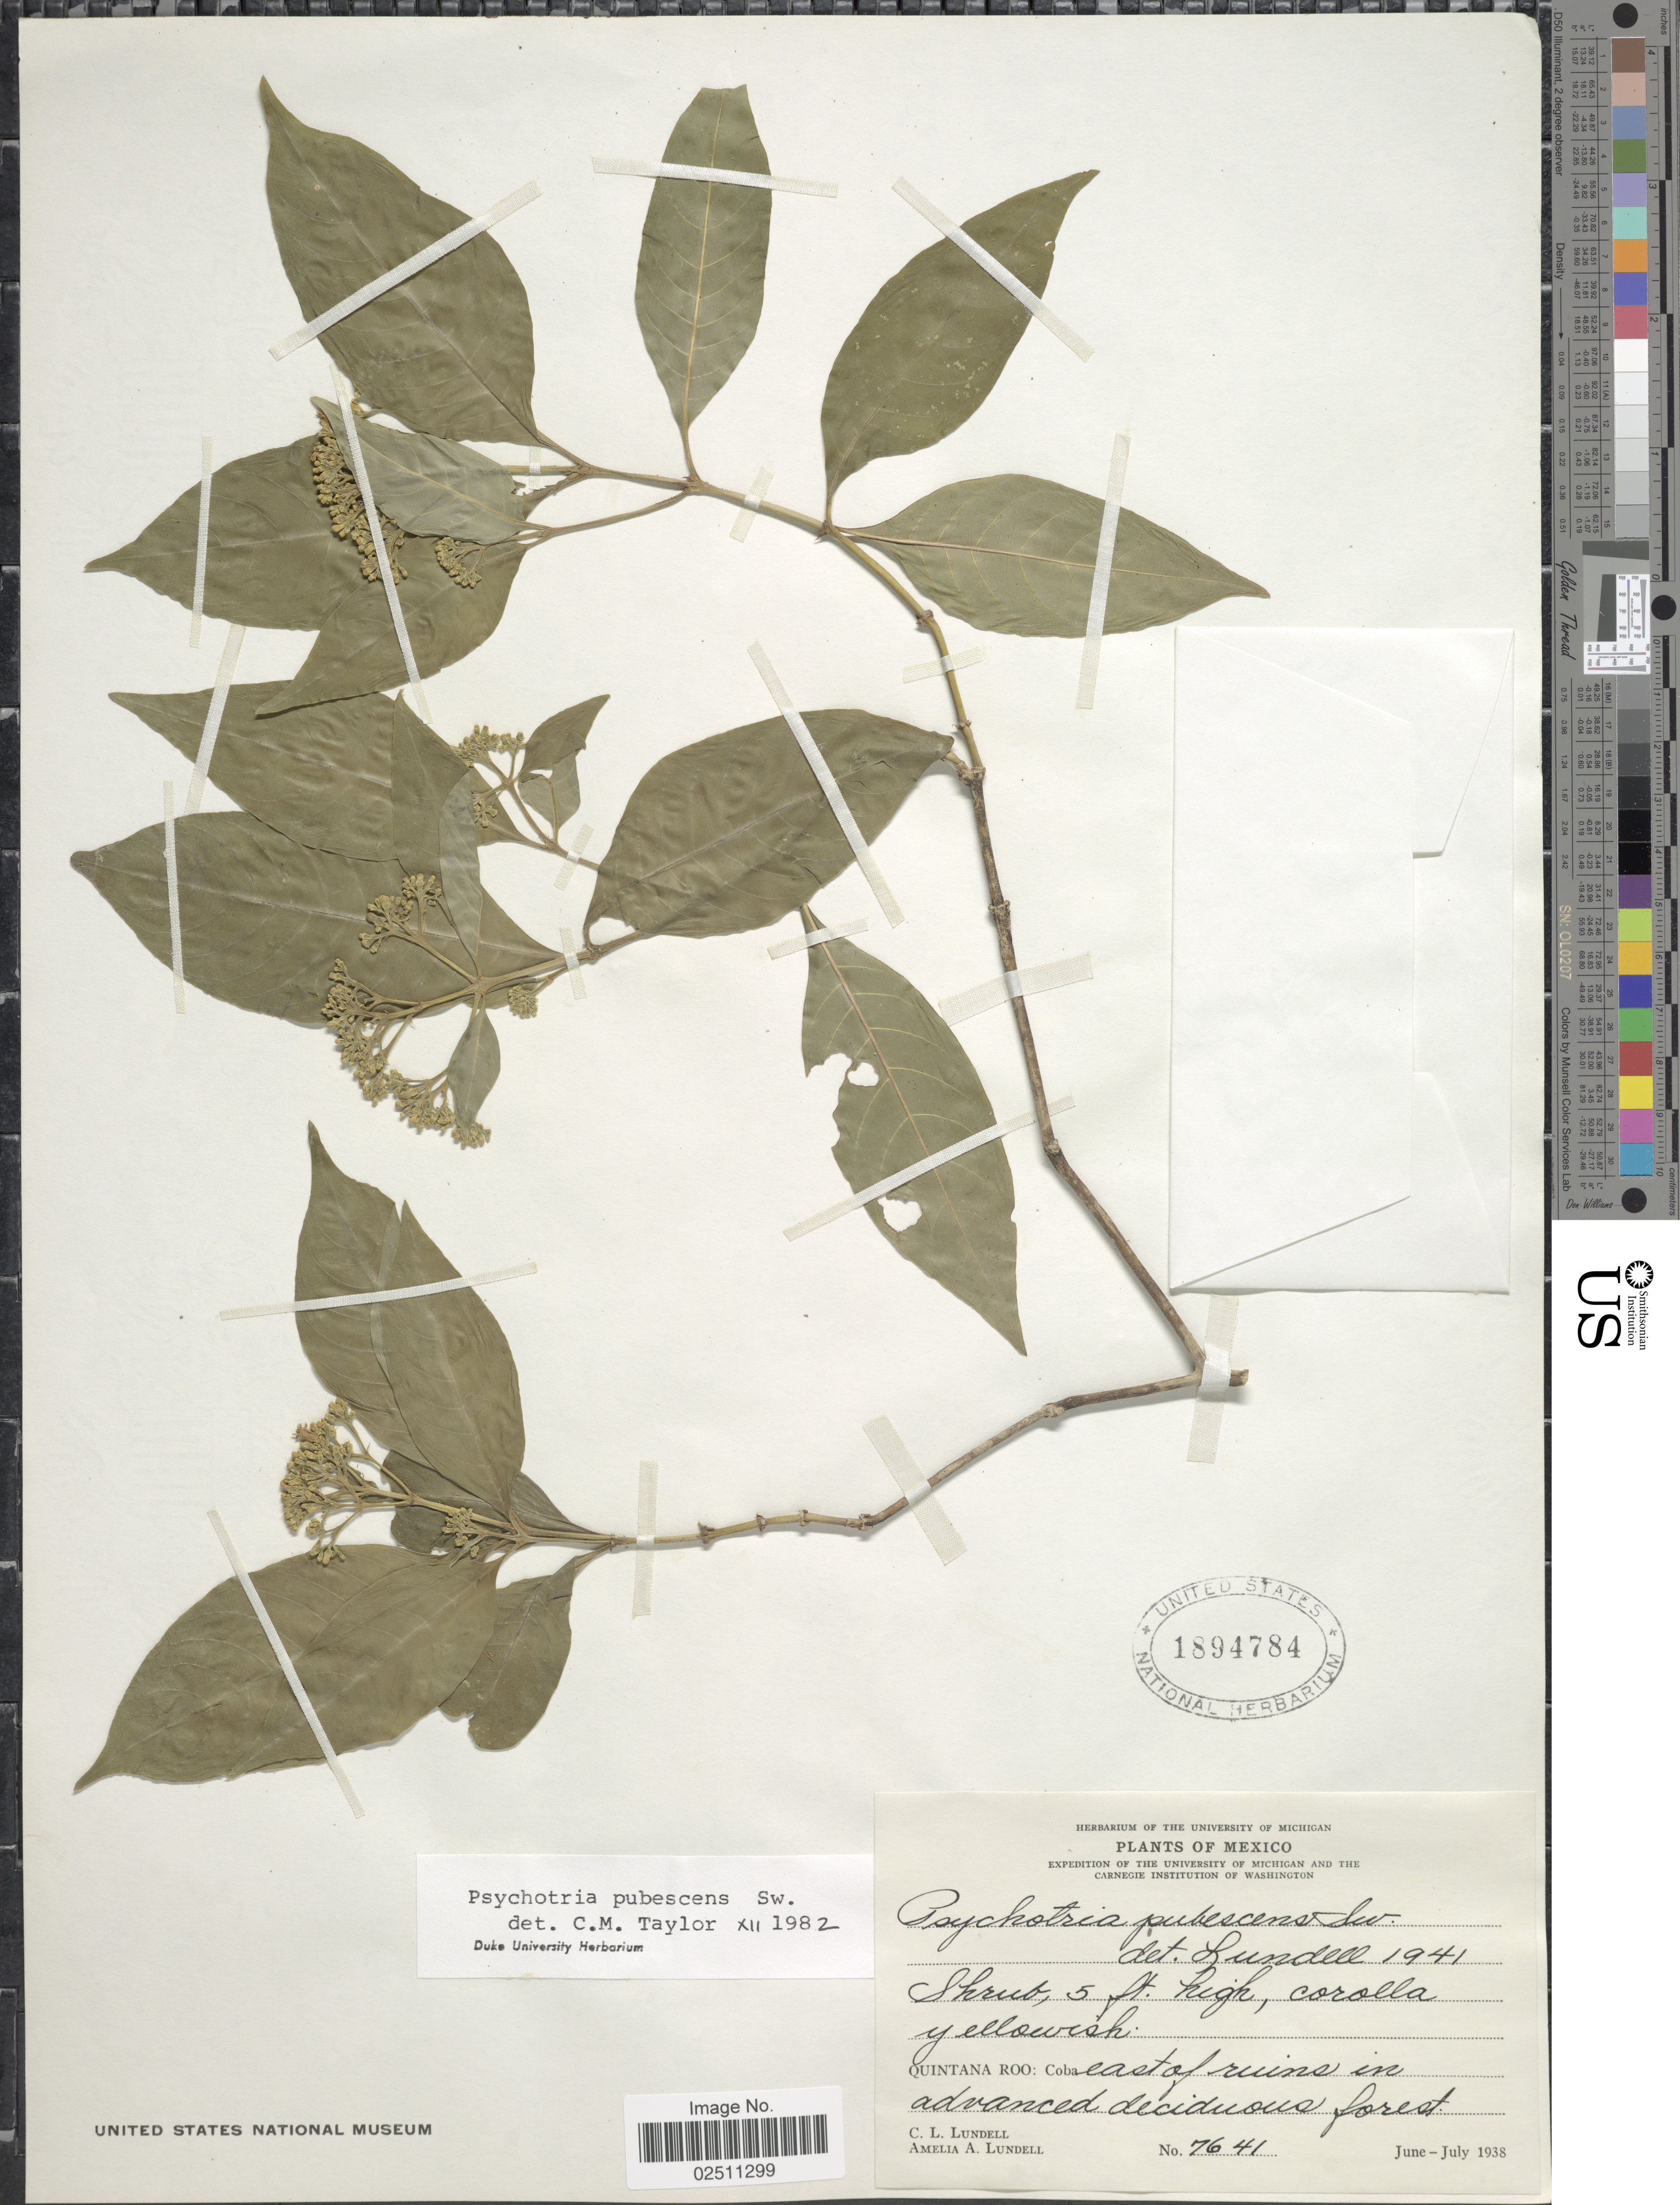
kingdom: Plantae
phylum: Tracheophyta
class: Magnoliopsida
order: Gentianales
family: Rubiaceae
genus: Psychotria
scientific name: Psychotria pubescens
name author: Sw.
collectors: C. L. Lundell & A. A. Lundell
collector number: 7641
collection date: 1938-06/1938-07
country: Mexico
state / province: Quintana Roo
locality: East of ruins in advanced deciduous forest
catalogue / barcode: US 1894784